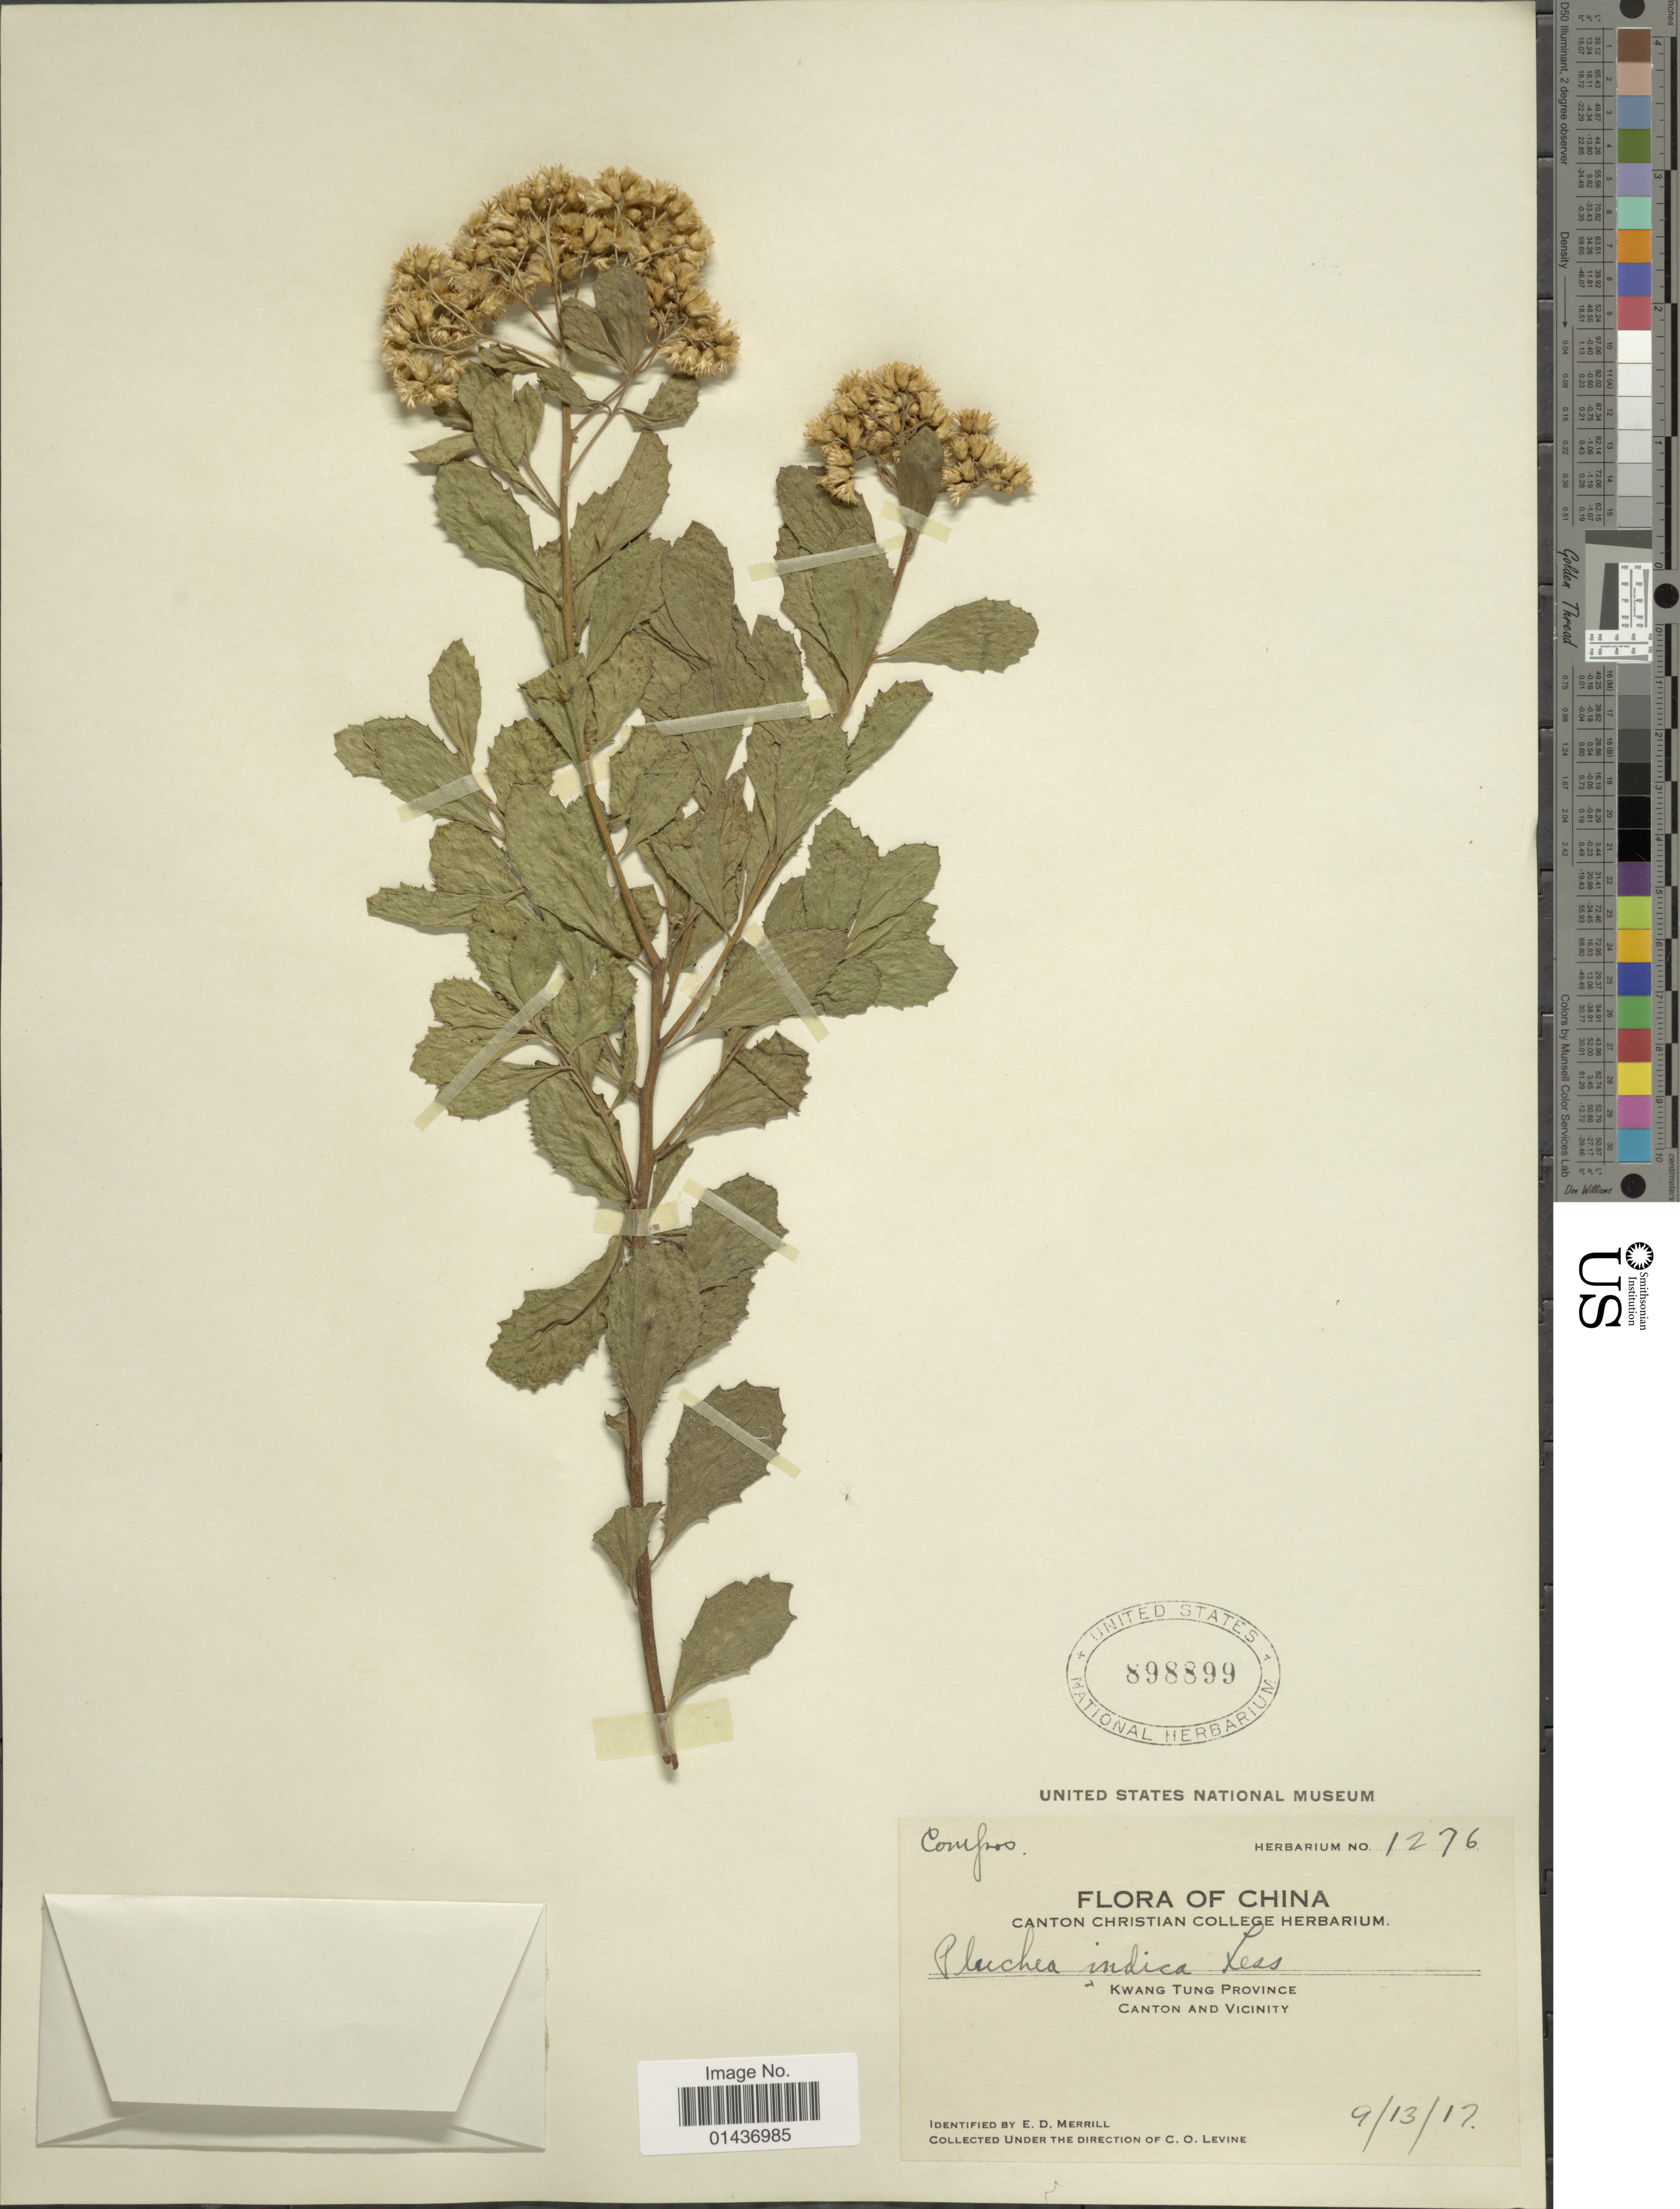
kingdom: Plantae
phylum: Tracheophyta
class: Magnoliopsida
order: Asterales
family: Asteraceae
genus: Pluchea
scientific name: Pluchea indica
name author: (L.) Less.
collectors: E. D. Merrill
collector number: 1276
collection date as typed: Transcribed d/m/y: 13/9/17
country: China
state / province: Guangdong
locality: KwangTung Province, Canton and Vicinity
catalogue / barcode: US 898899